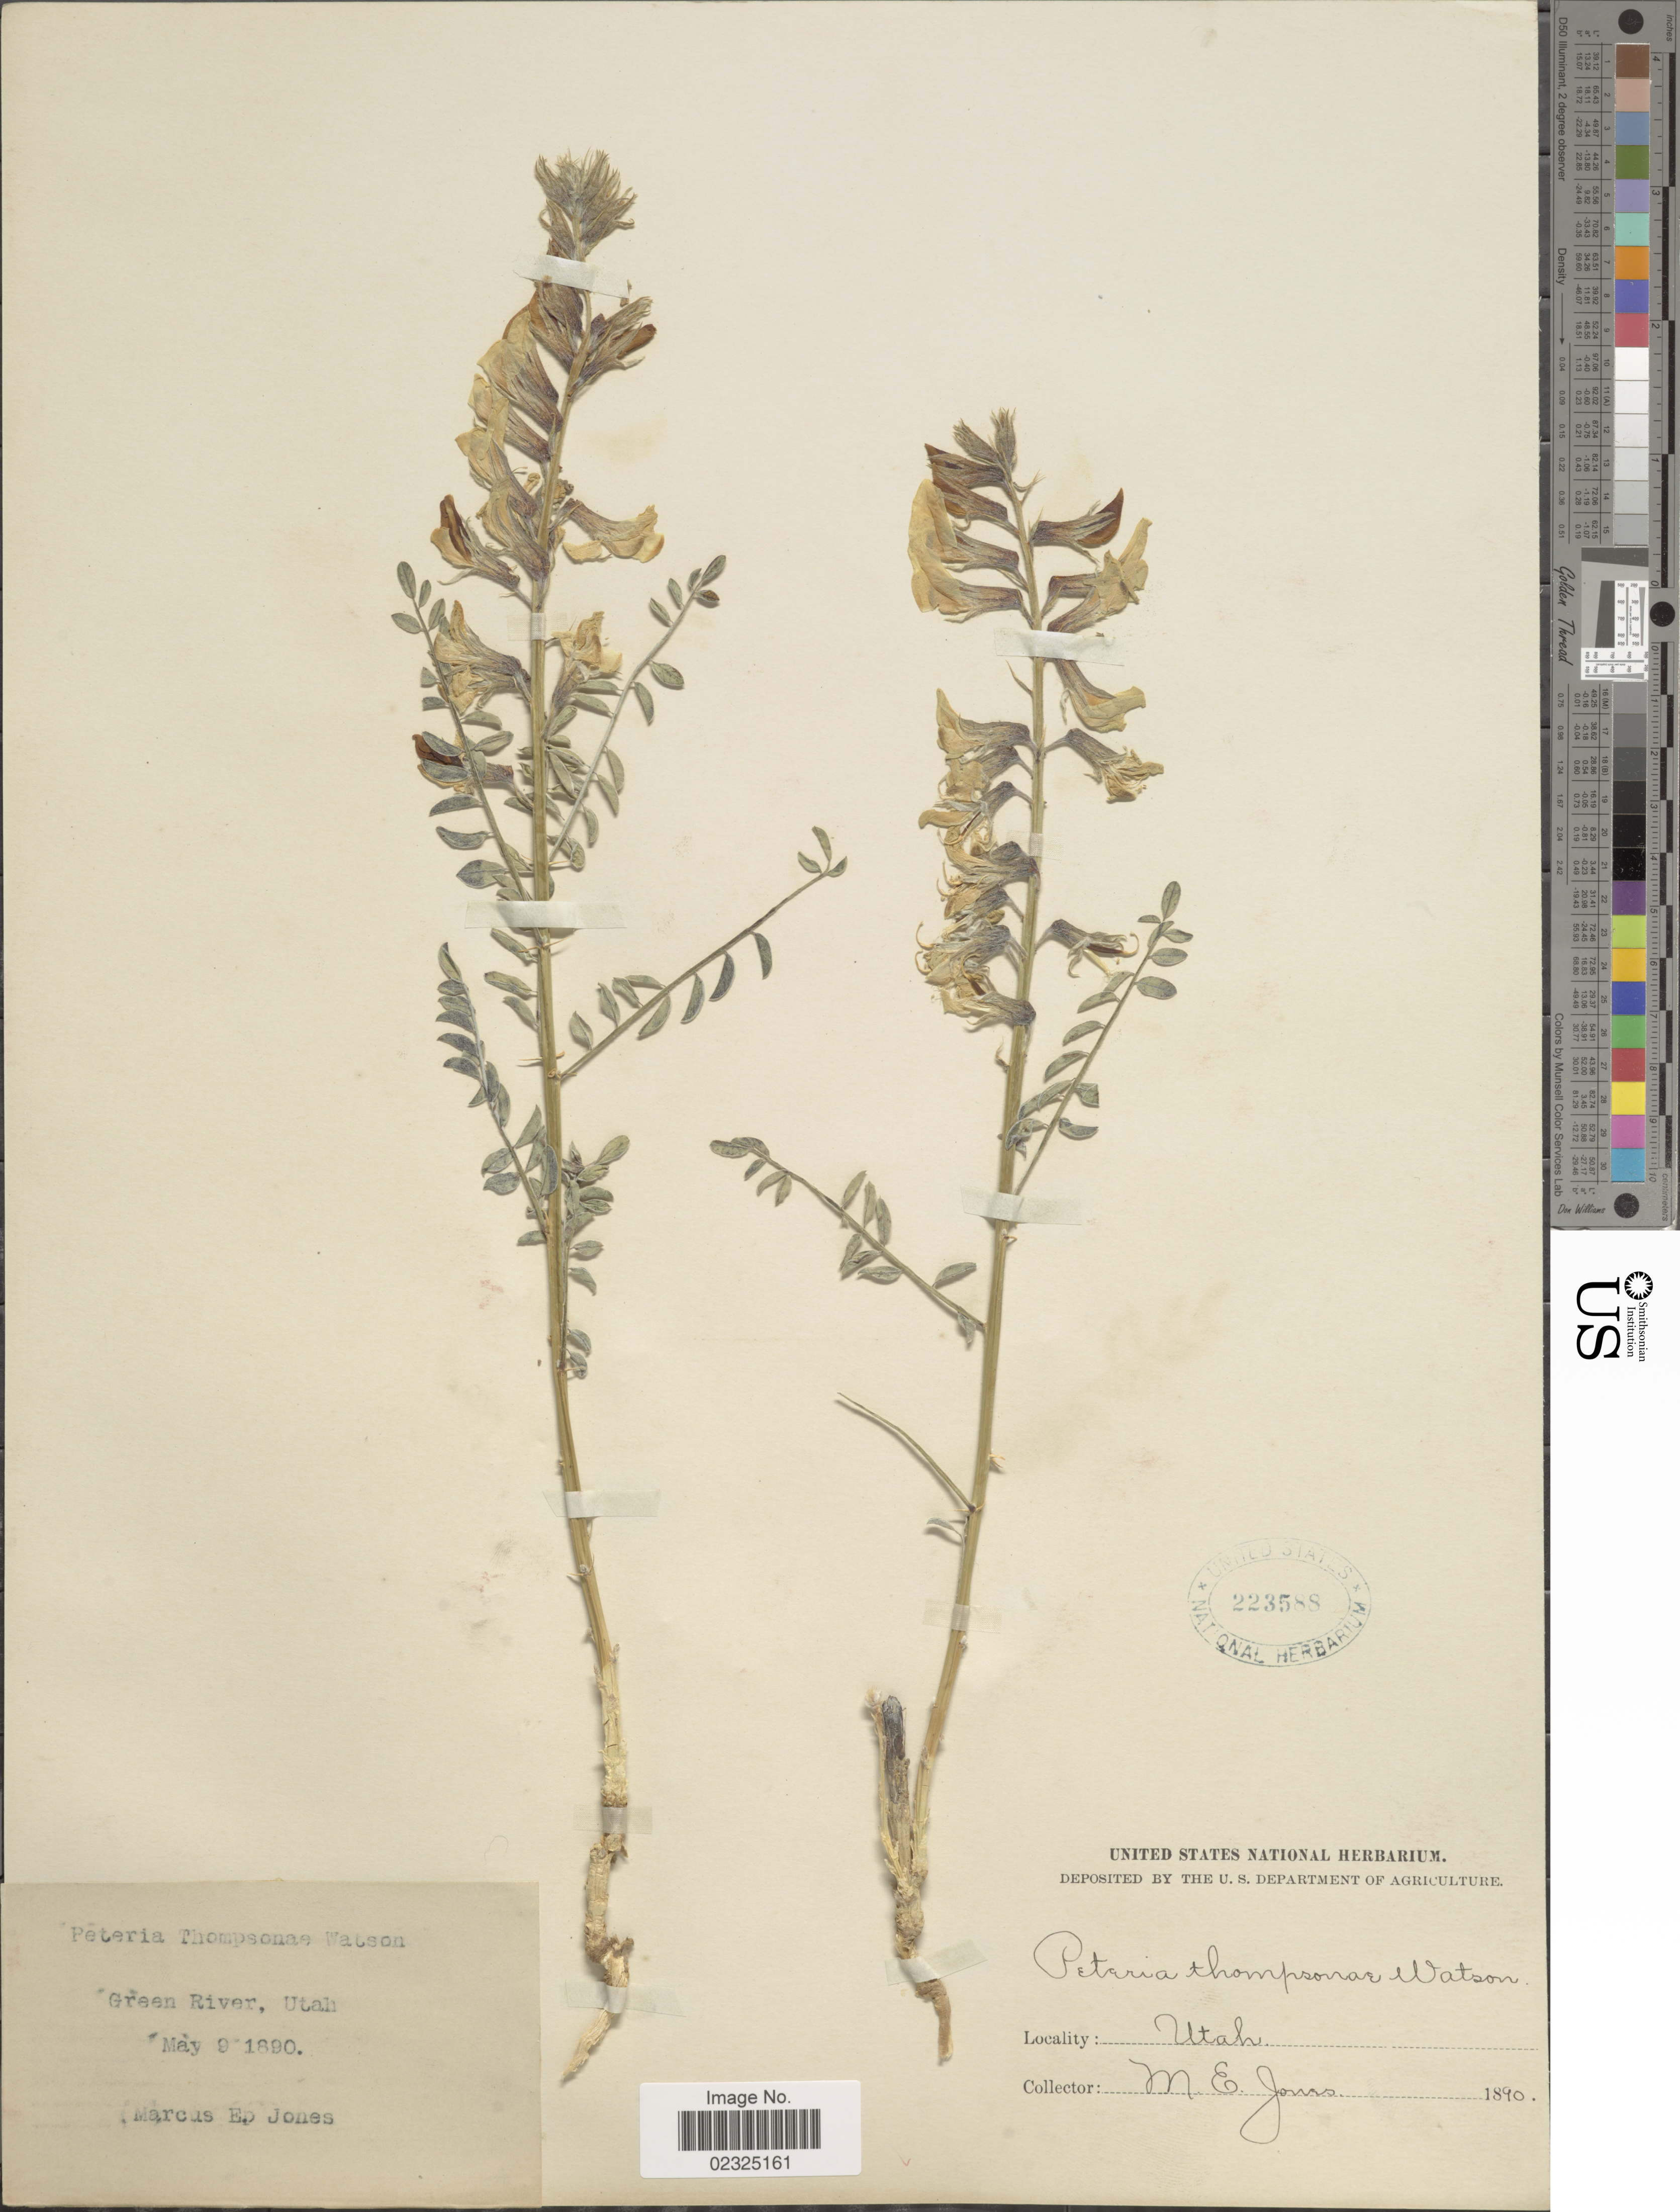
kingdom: Plantae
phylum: Tracheophyta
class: Magnoliopsida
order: Fabales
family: Fabaceae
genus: Peteria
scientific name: Peteria thompsonae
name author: S. Watson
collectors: M. E. Jones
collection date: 1890-05-09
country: United States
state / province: Utah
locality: Green River.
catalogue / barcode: US 223588